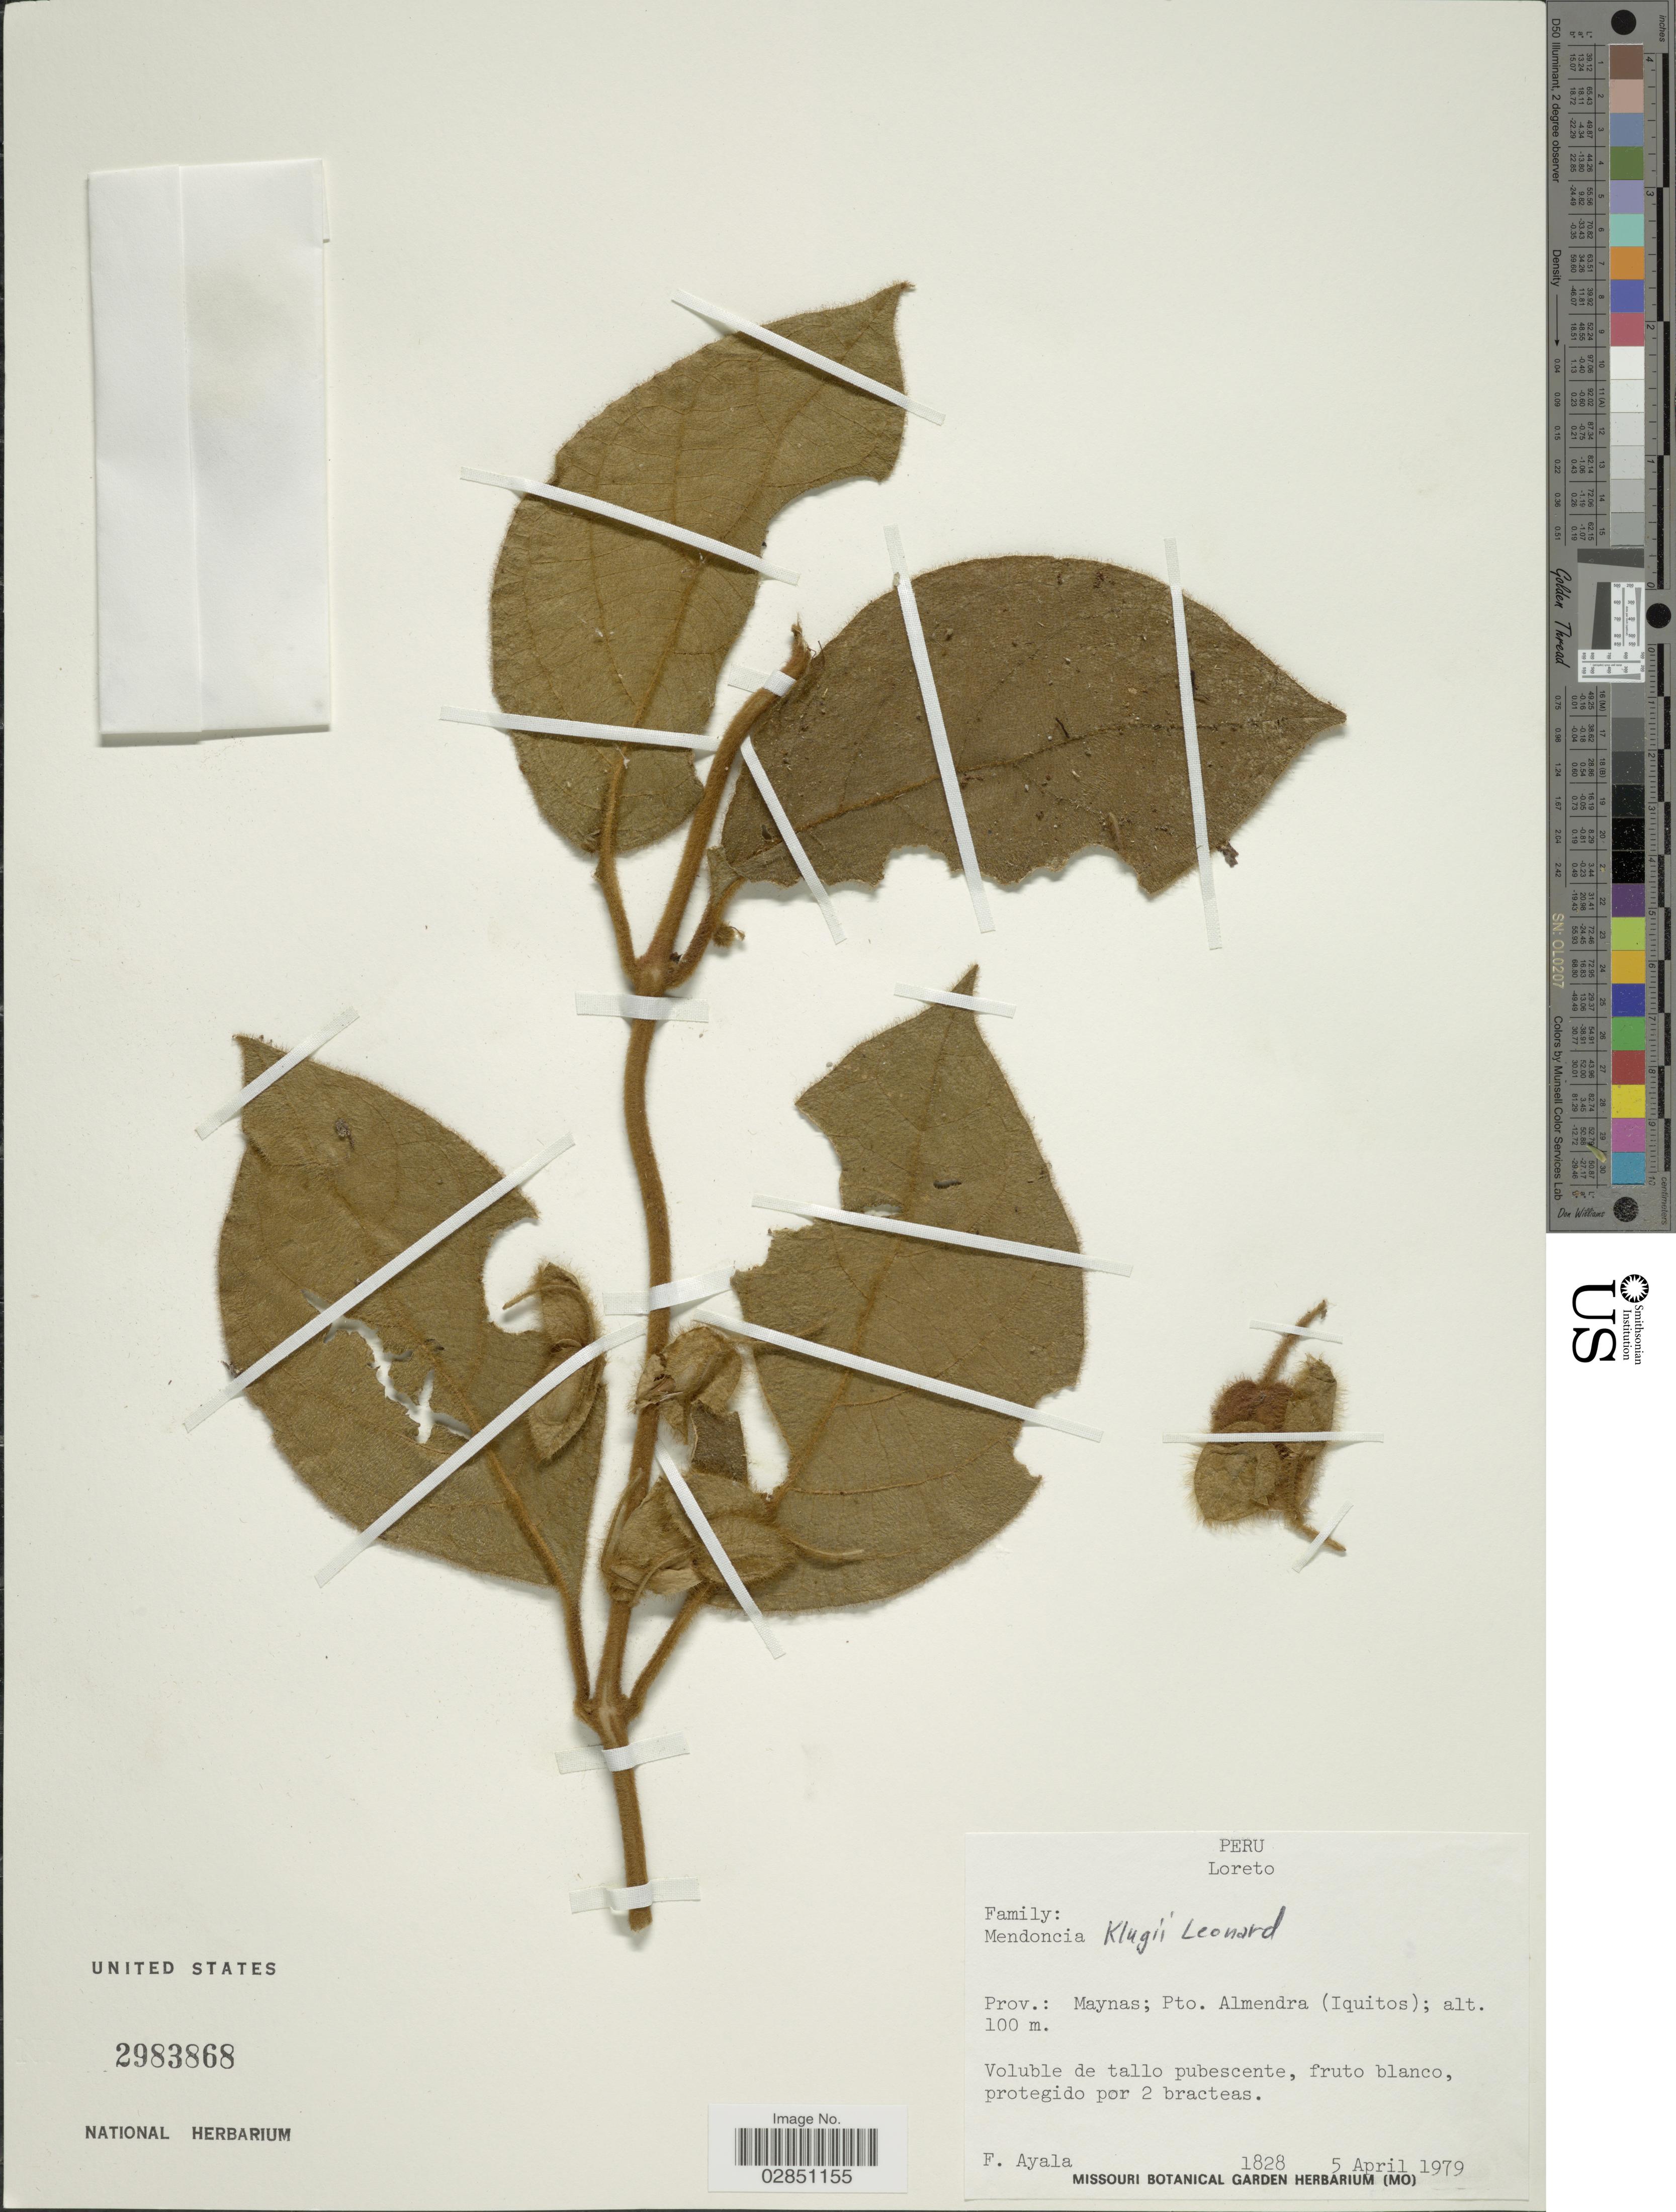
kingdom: Plantae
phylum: Tracheophyta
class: Magnoliopsida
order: Lamiales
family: Acanthaceae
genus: Mendoncia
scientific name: Mendoncia klugii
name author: Leonard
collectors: F. Ayala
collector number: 1828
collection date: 1979-04-05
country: Peru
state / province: Loreto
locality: Prov.: Maynas; Pto. Almendra (Iquitos).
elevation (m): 100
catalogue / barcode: US 2983868